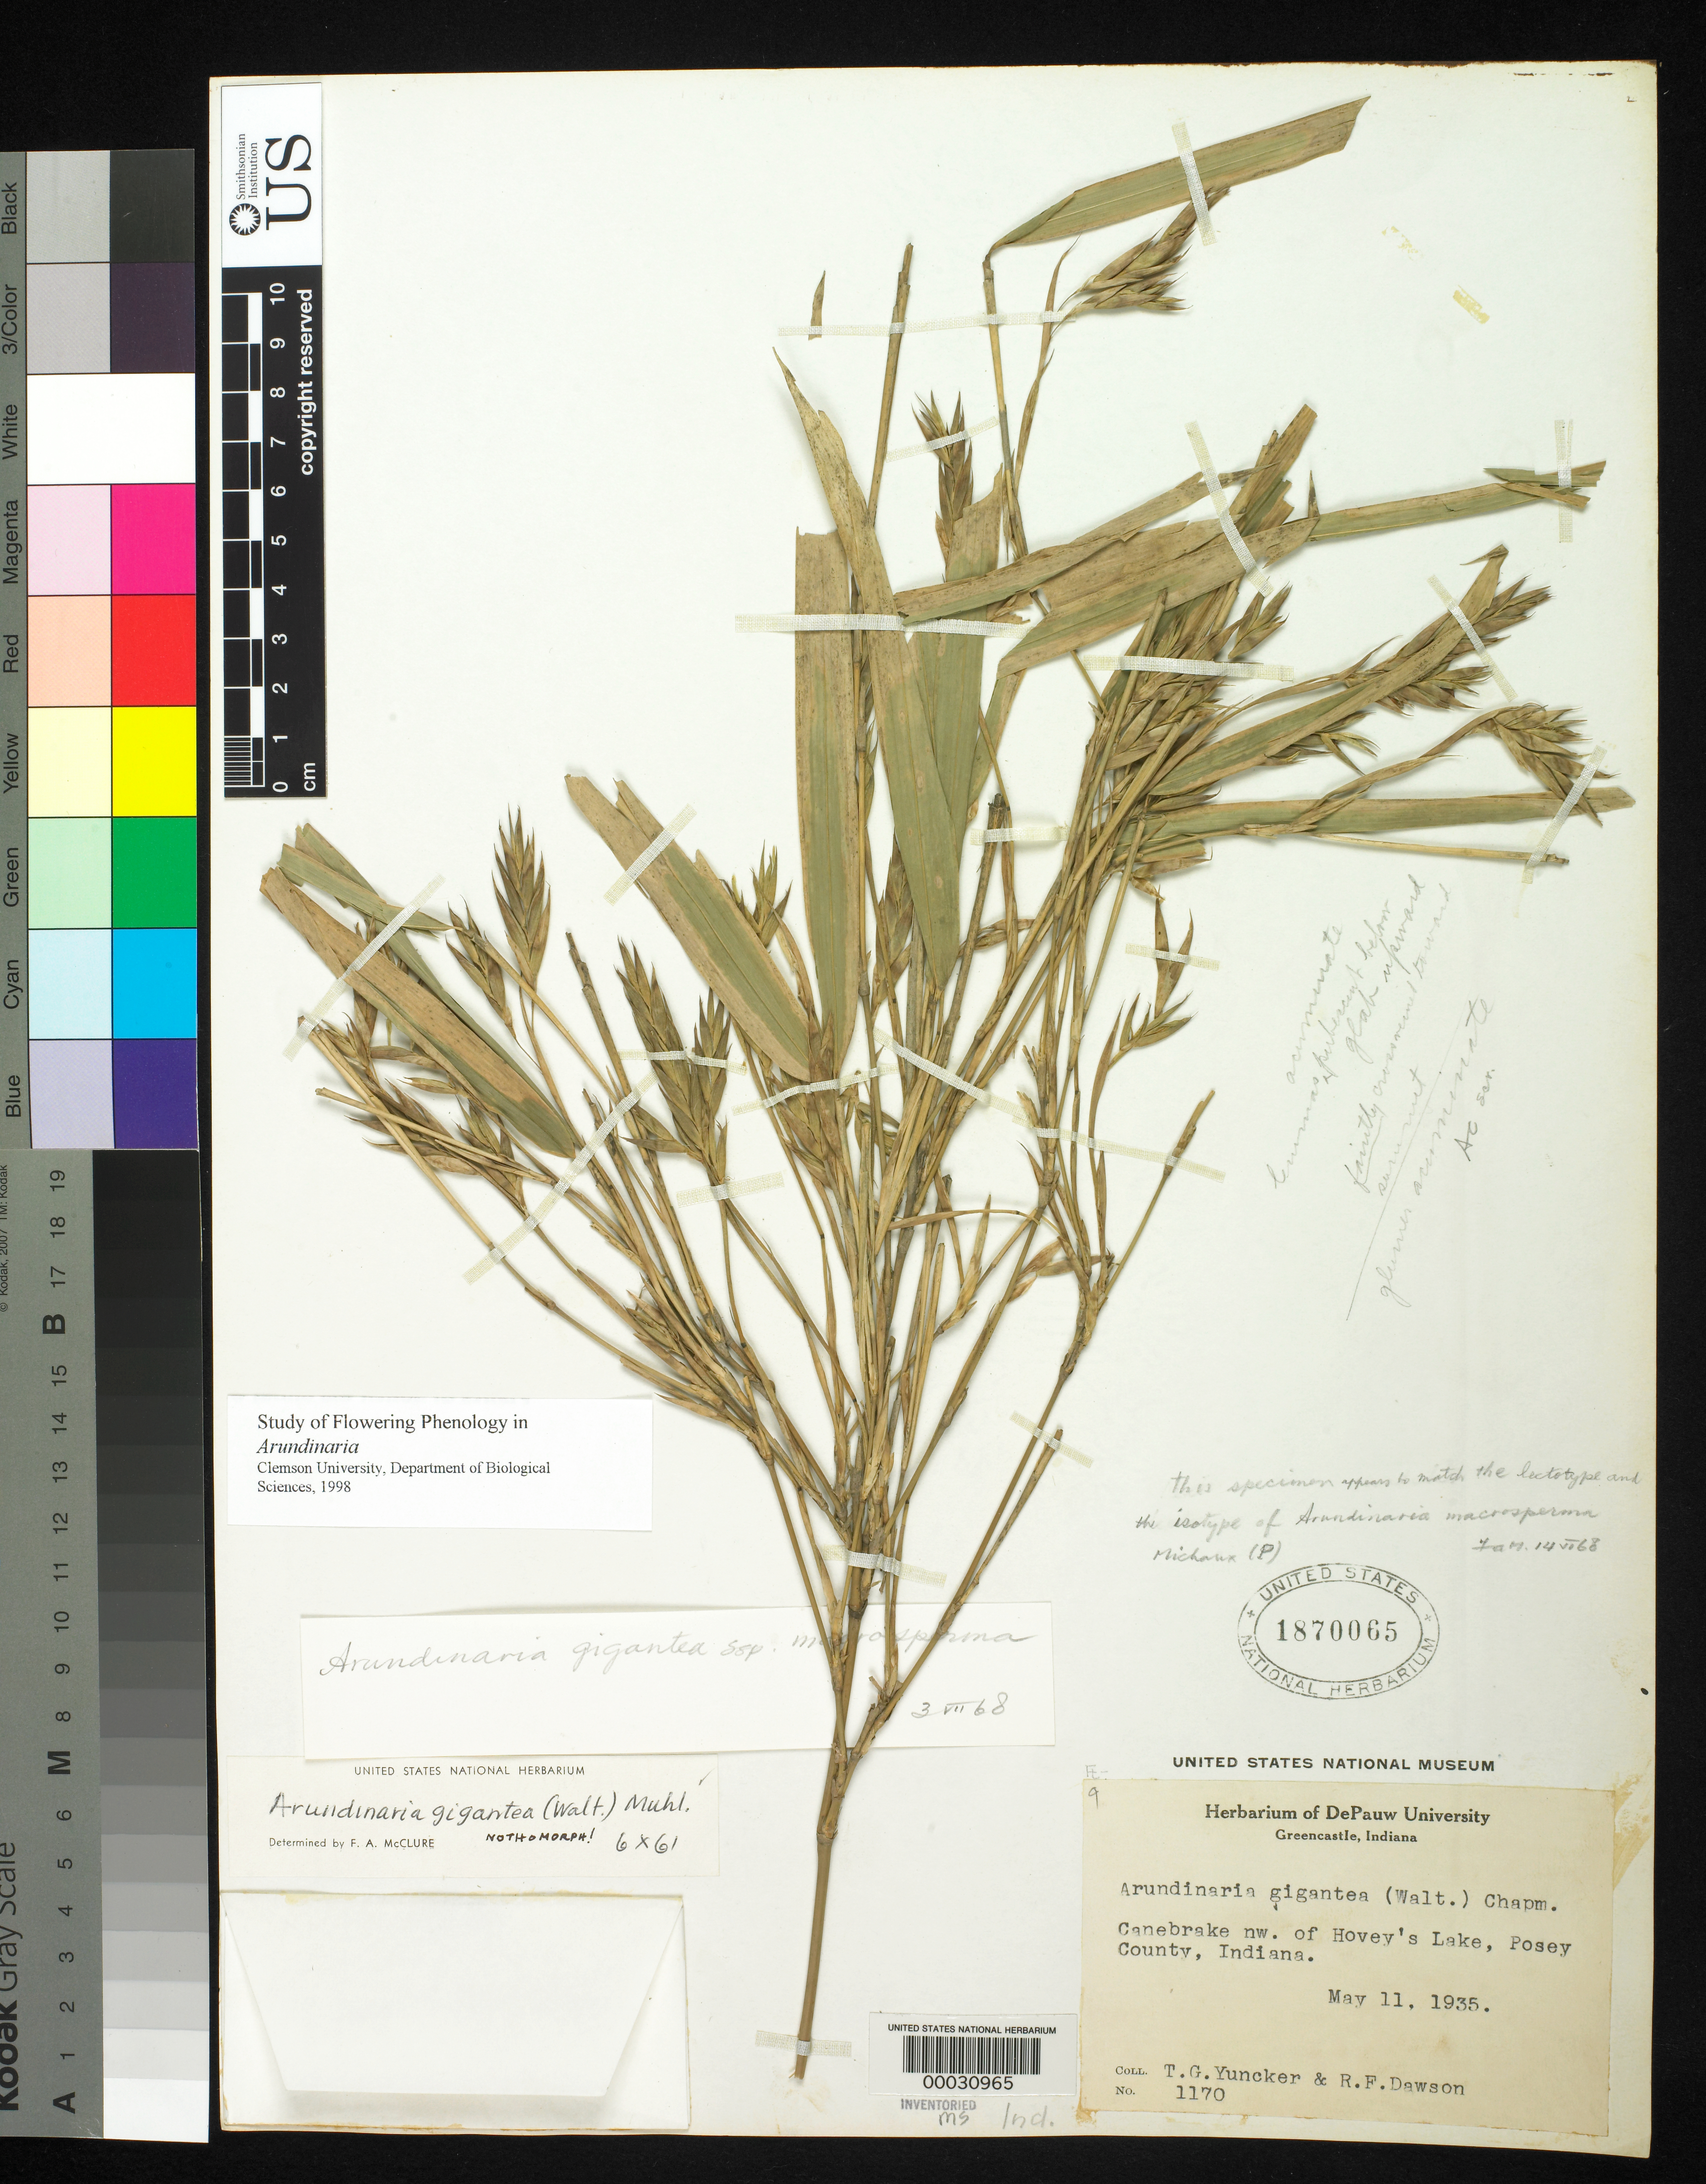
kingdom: Plantae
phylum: Tracheophyta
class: Liliopsida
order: Poales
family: Poaceae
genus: Arundinaria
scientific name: Arundinaria gigantea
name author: (Walter) Muhl.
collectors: T. G. Yuncker & R. F. Dawson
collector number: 1170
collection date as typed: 11 May 1935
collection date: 1935-05-11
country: United States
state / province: Indiana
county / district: Posey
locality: Canebrake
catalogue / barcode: US 1870065